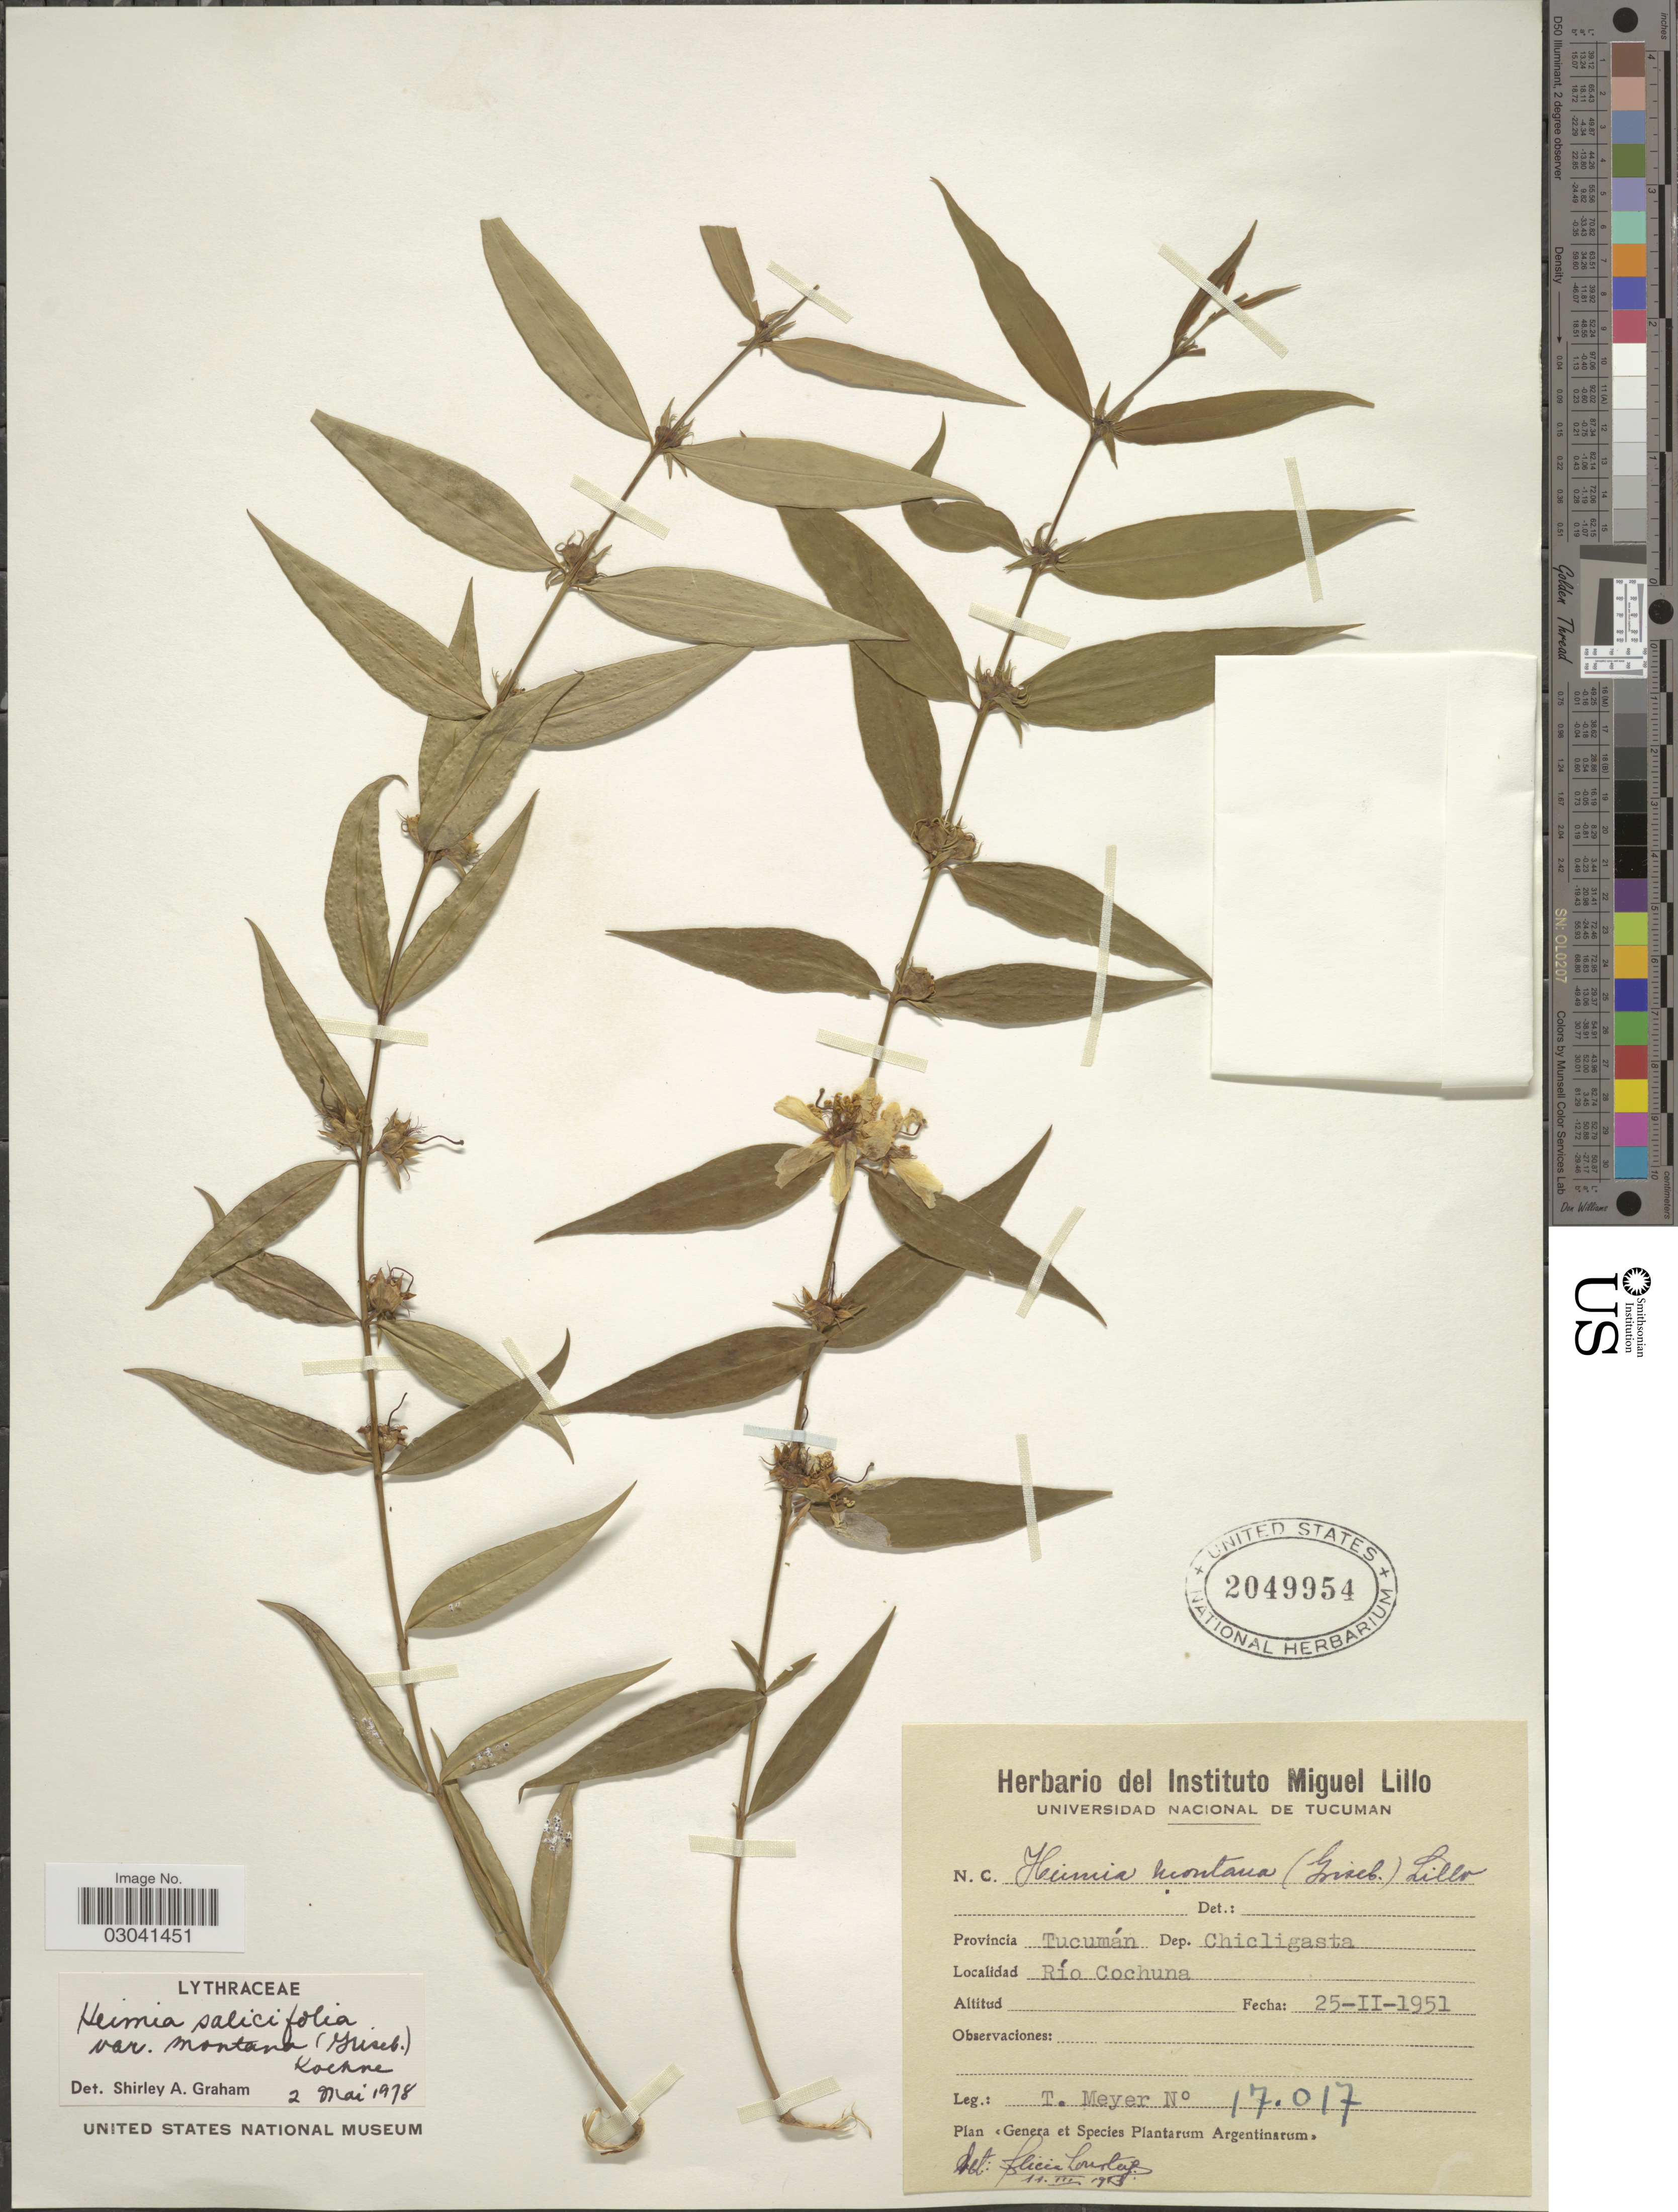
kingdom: Plantae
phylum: Tracheophyta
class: Magnoliopsida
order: Myrtales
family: Lythraceae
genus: Heimia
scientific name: Heimia montana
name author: (Griseb.) Lillo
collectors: T. Meyer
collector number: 17017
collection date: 1951-02-25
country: Argentina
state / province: Tucuman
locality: Dep. Chicligasta, Río Cochuna.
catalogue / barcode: US 2049954